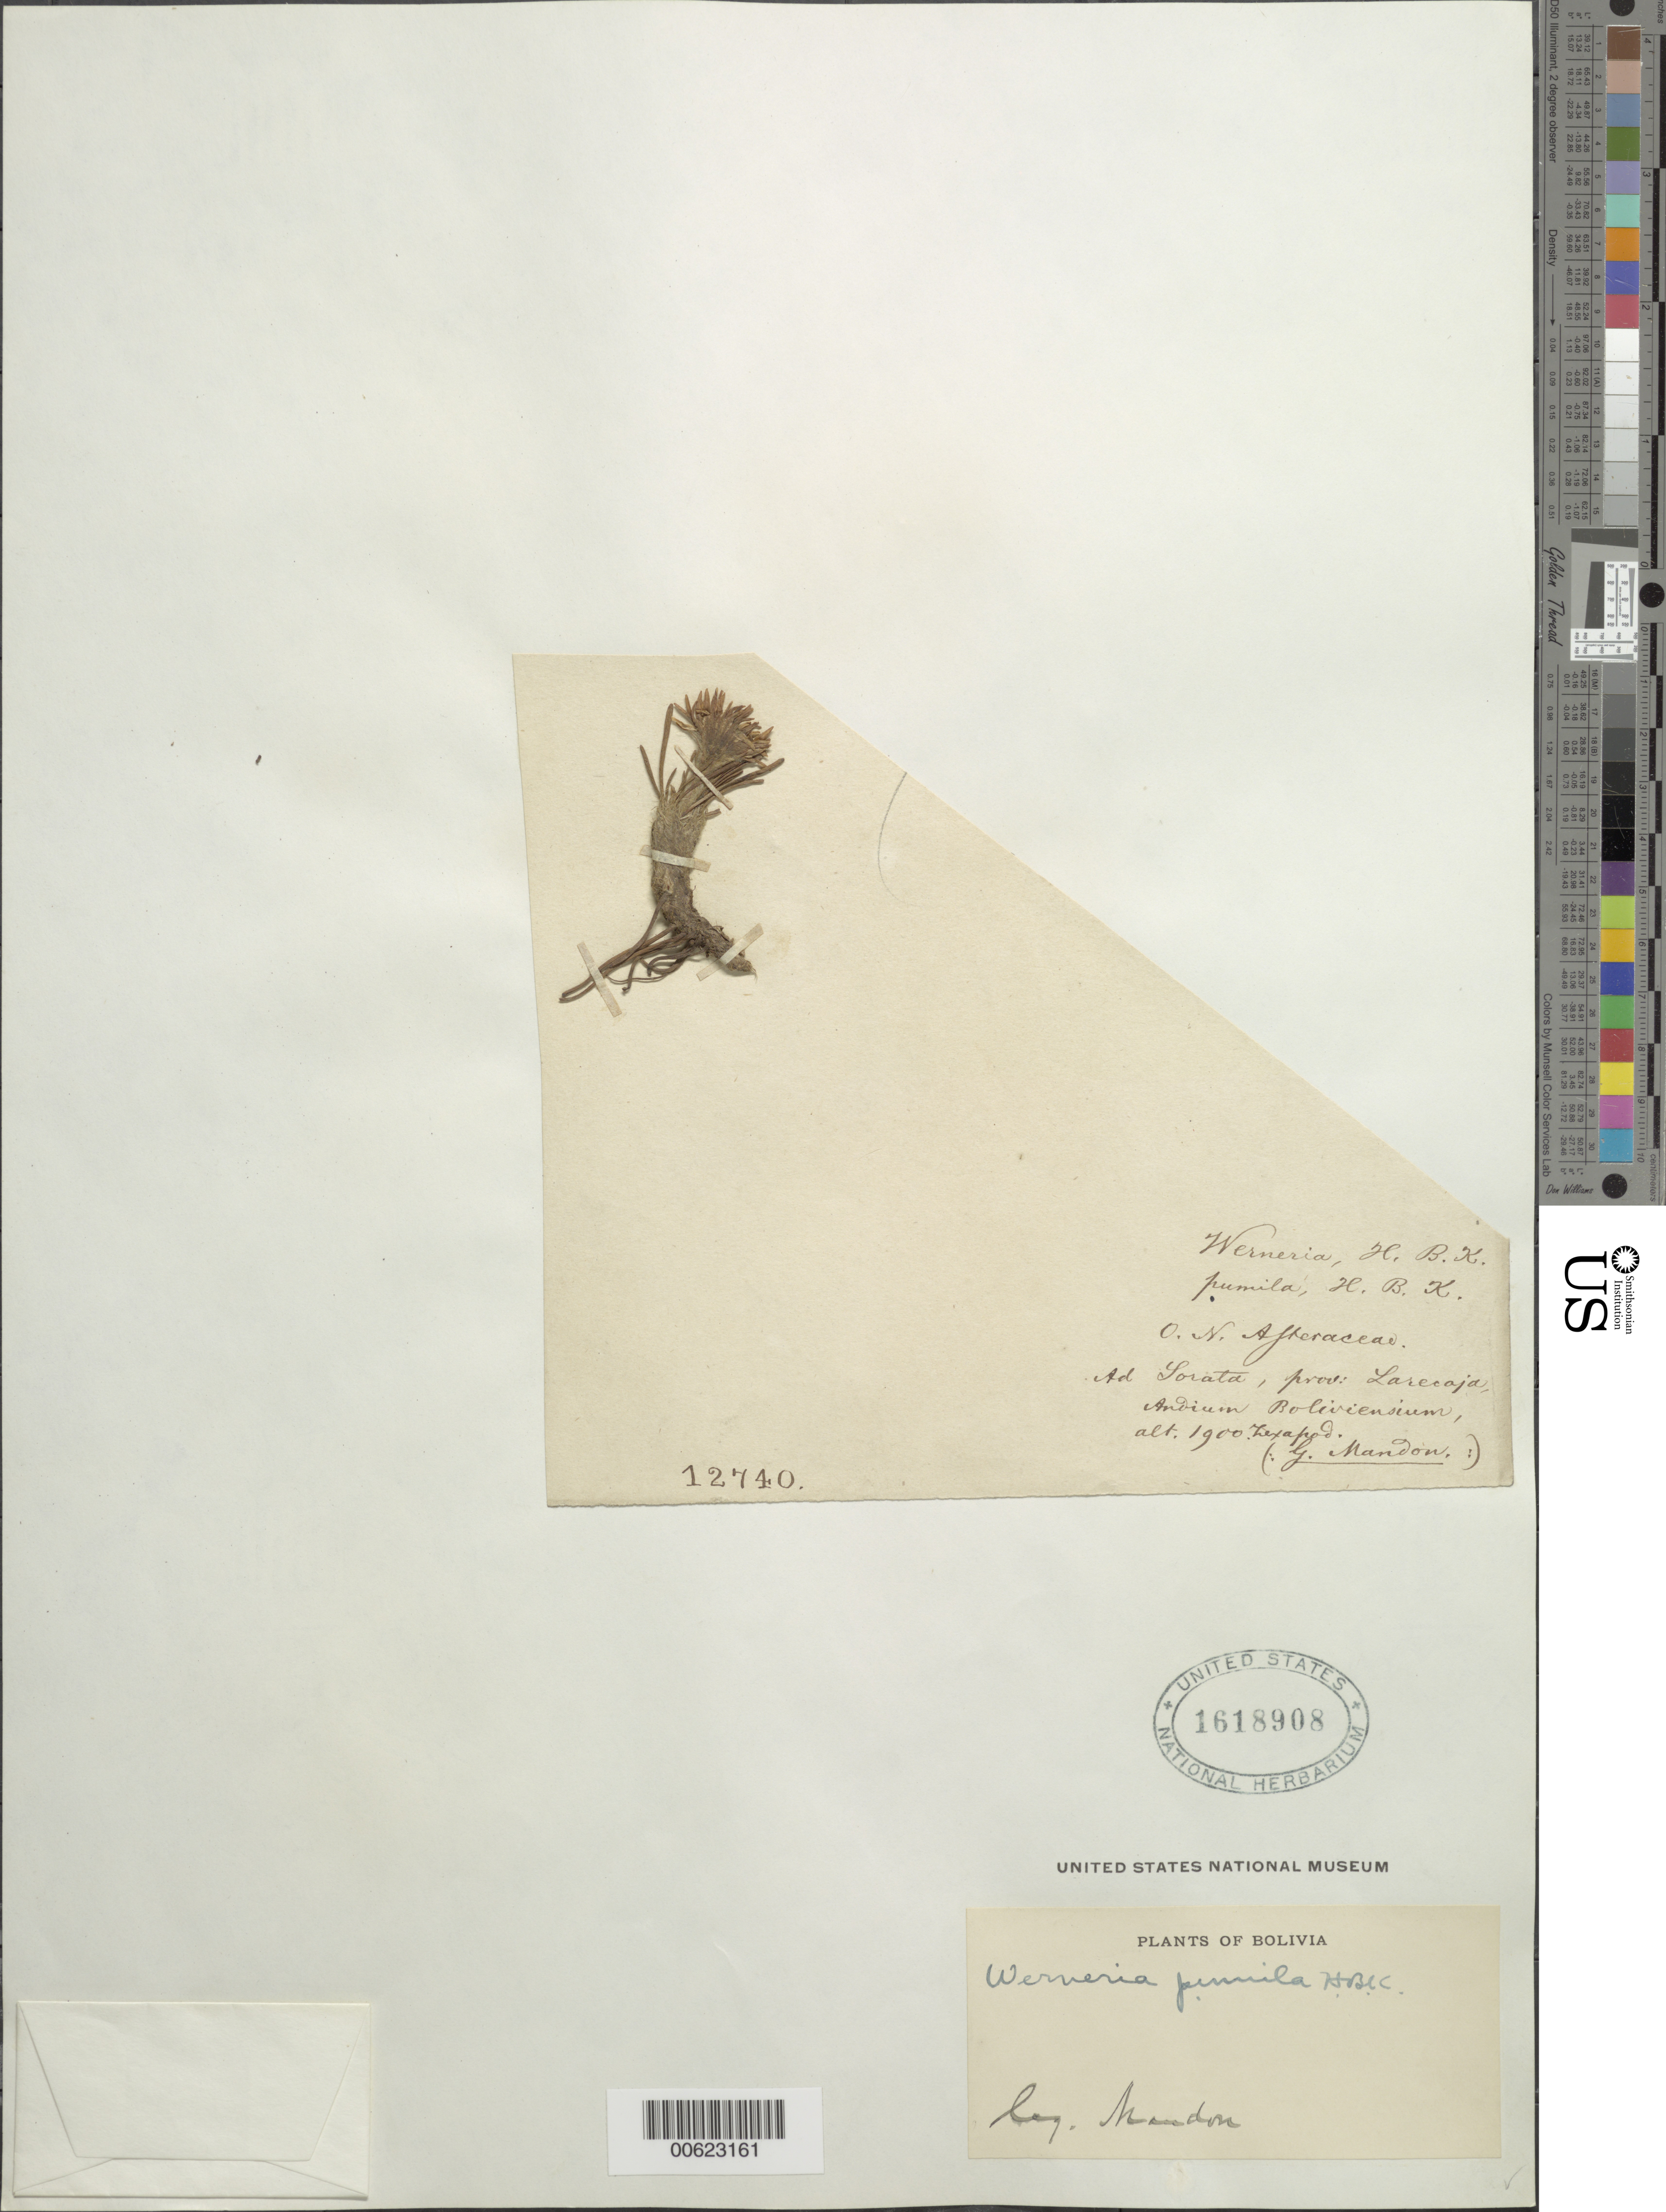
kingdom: Plantae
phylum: Tracheophyta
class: Magnoliopsida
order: Asterales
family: Asteraceae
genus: Werneria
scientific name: Werneria villosa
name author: A. Gray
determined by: Funk, Vicki A., (BOT), Smithsonian Institution - National Museum of Natural History (UNITED STATES)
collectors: G. Mandon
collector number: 12470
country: Bolivia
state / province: La Paz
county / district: Larecaja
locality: Sorata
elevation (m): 19000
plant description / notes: pumila [# in lower left of sheet, 12740.]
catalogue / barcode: US 1618908